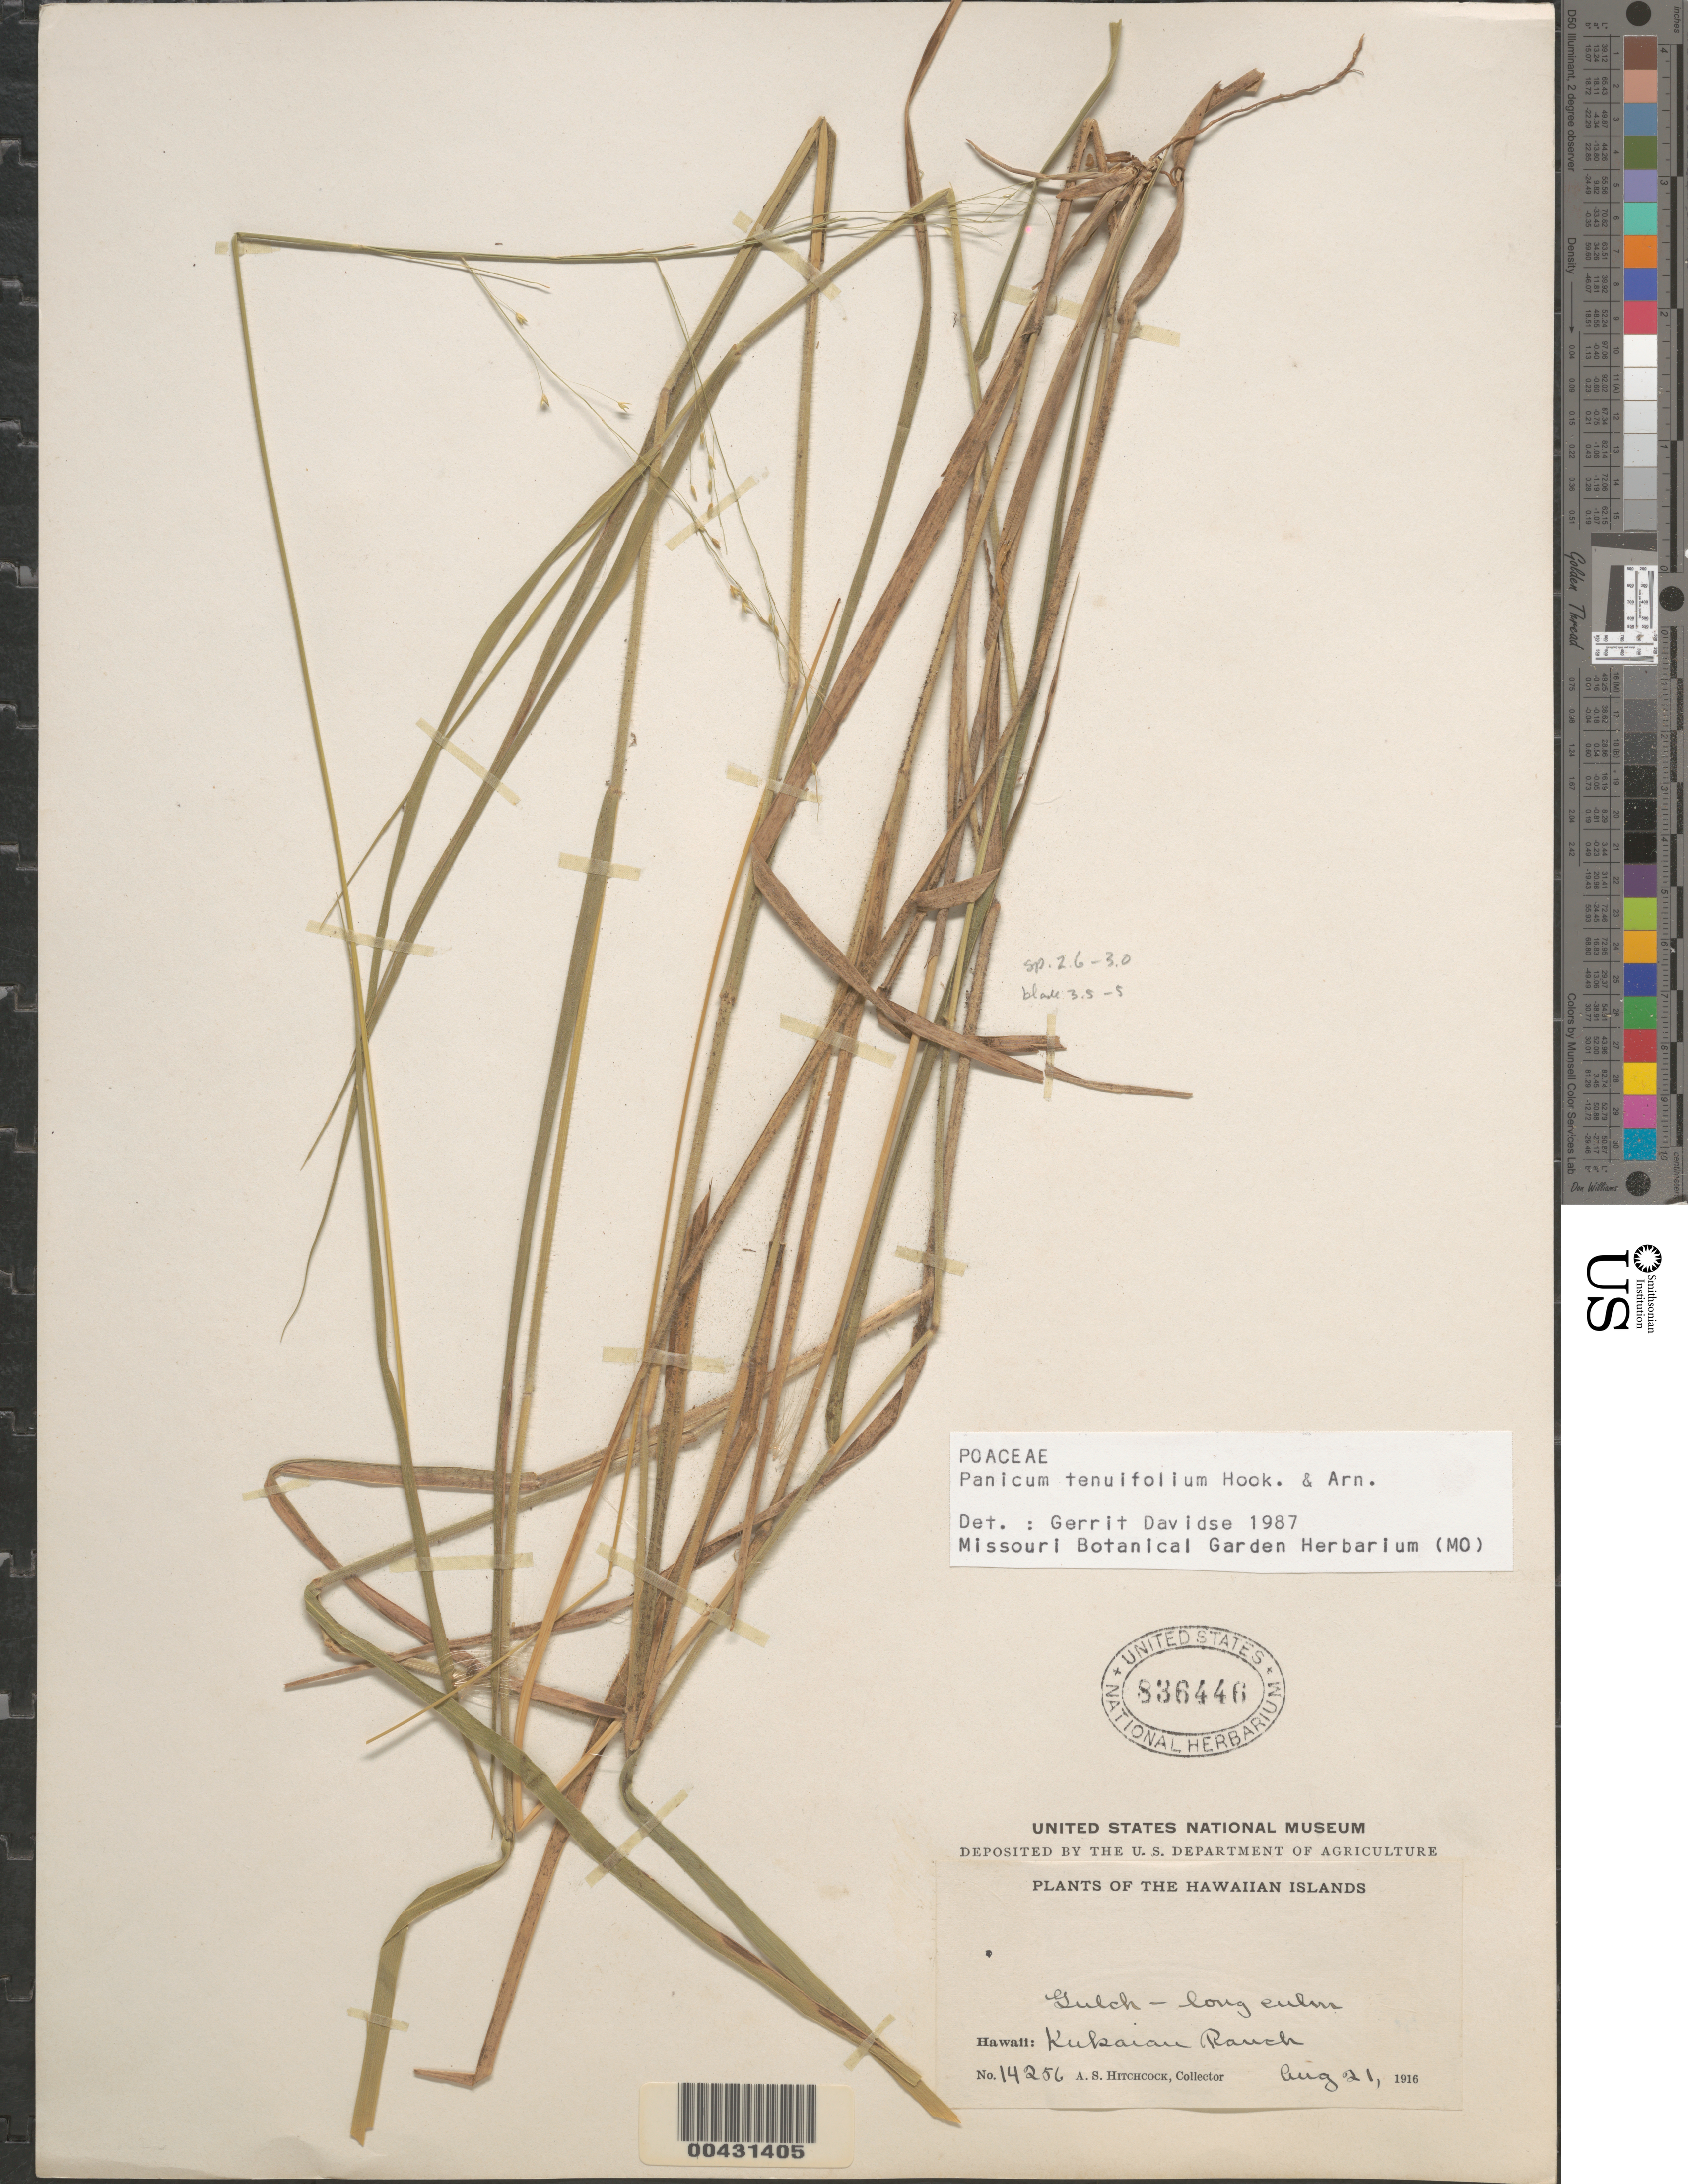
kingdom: Plantae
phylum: Tracheophyta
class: Liliopsida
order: Poales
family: Poaceae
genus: Panicum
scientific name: Panicum tenuifolium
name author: Hook. & Arn.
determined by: Davidse, Gerrit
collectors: A. S. Hitchcock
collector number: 14256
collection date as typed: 21 Aug 1916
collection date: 1916-08-21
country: United States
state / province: Hawaii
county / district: Hawaii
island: Hawaii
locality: Kukaiau Ranch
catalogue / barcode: US 836446